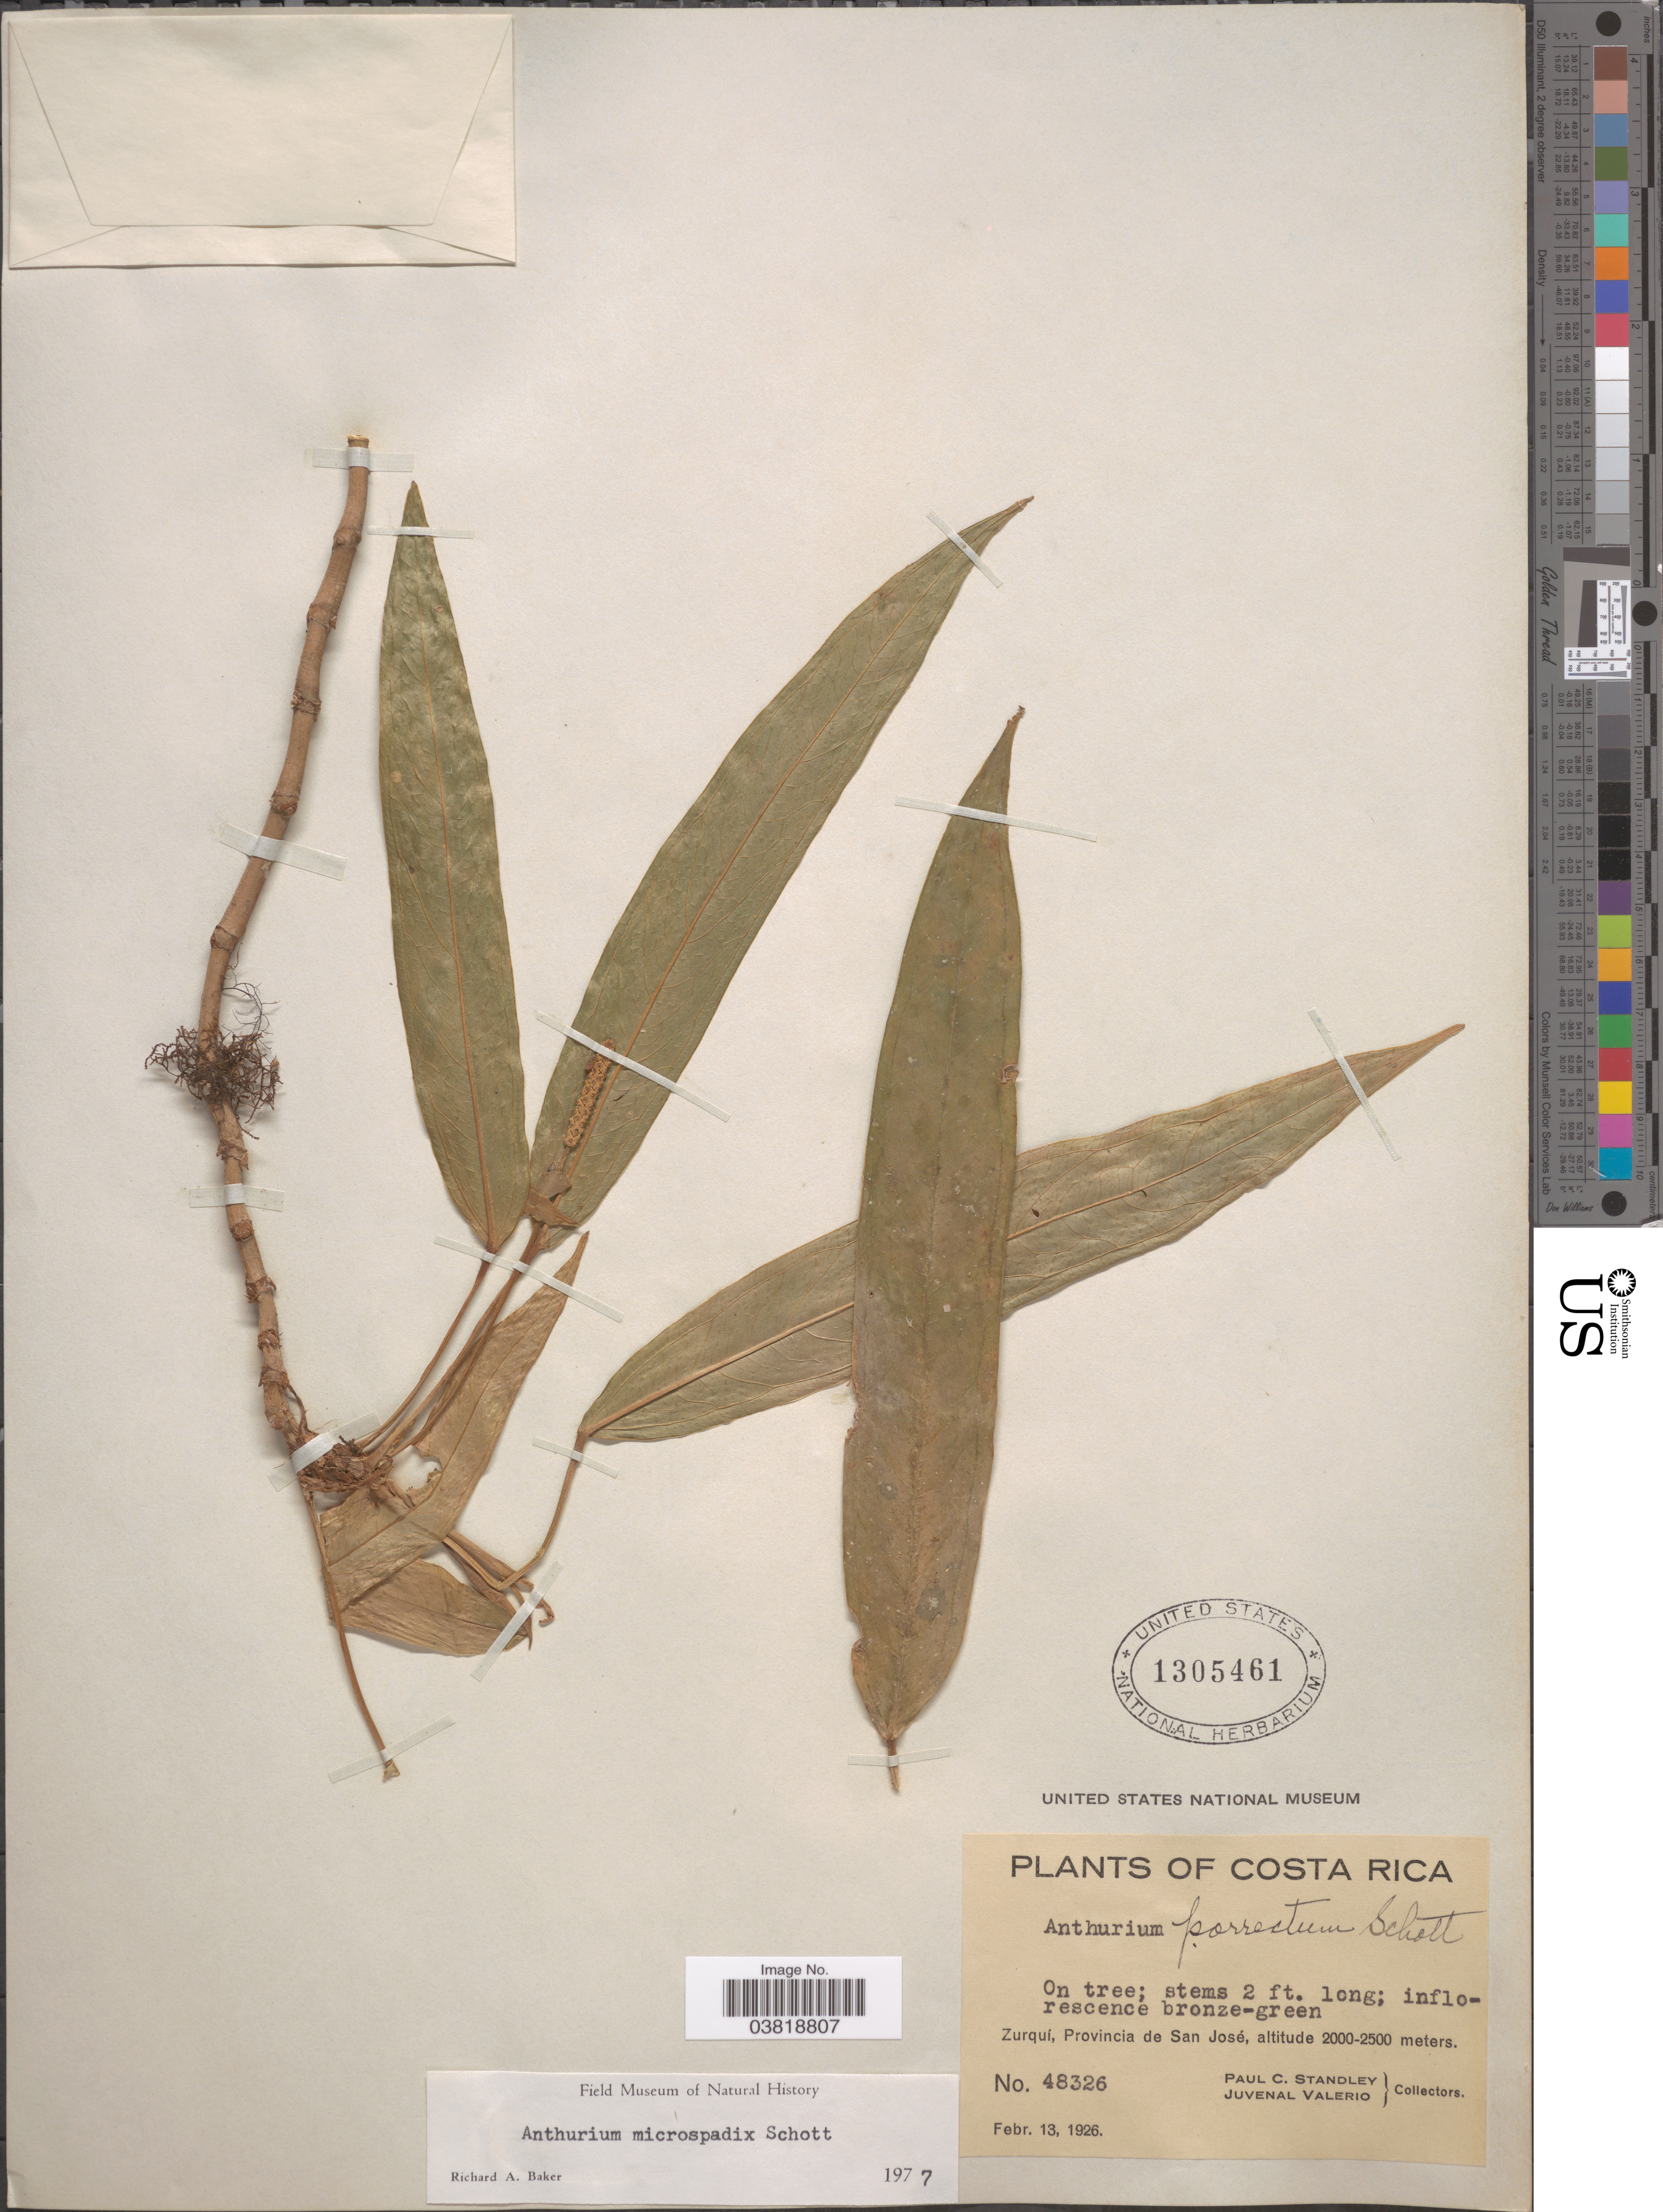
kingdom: Plantae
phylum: Tracheophyta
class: Liliopsida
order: Alismatales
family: Araceae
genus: Anthurium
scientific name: Anthurium microspadix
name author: Schott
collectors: P. C. Standley & J. Valerio R.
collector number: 48326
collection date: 1926-02-13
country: Costa Rica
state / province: San José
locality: Zurquí.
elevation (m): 2000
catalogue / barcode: US 1305461